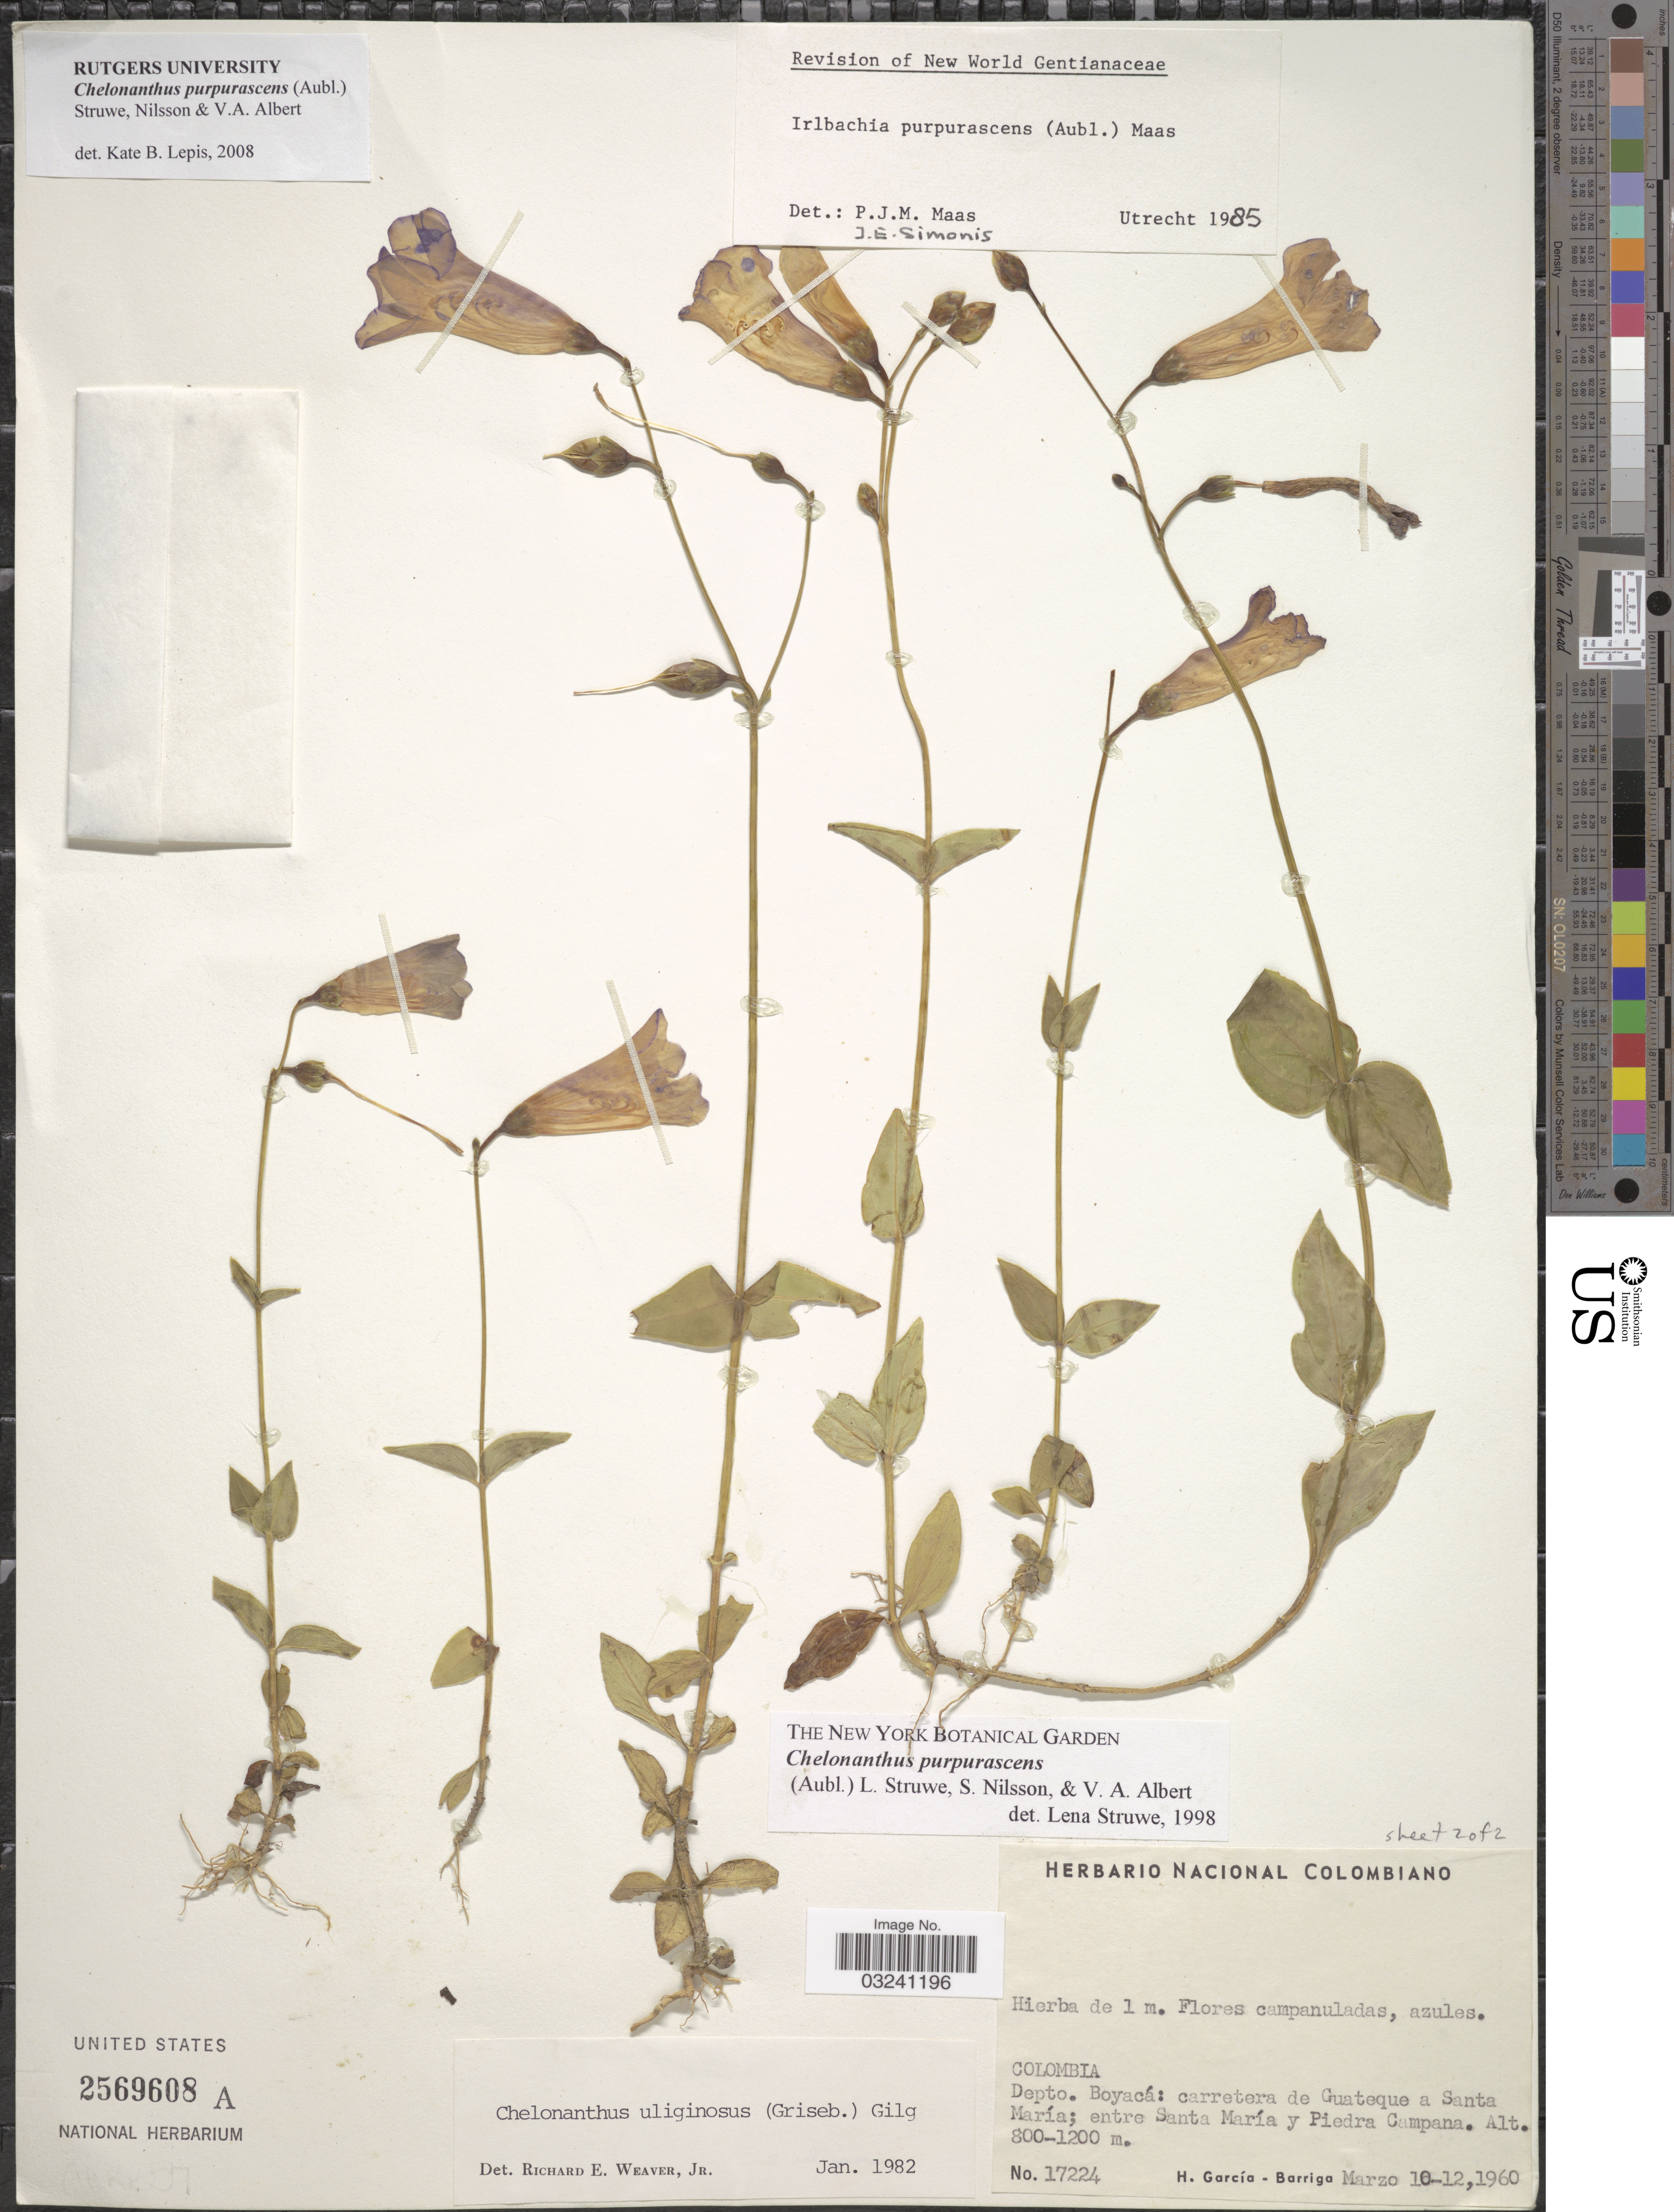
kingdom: Plantae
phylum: Tracheophyta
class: Magnoliopsida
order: Gentianales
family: Gentianaceae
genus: Chelonanthus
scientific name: Chelonanthus purpurascens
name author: (Aubl.) Struwe et al.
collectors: H. García Barriga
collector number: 17224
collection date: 1960-03-10/1960-03-12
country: Colombia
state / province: Boyacá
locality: Depto. Boyacá: carretera de Guateque a Santa María; entre Santa María y Piedra Campana.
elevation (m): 800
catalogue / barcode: US 2569608A